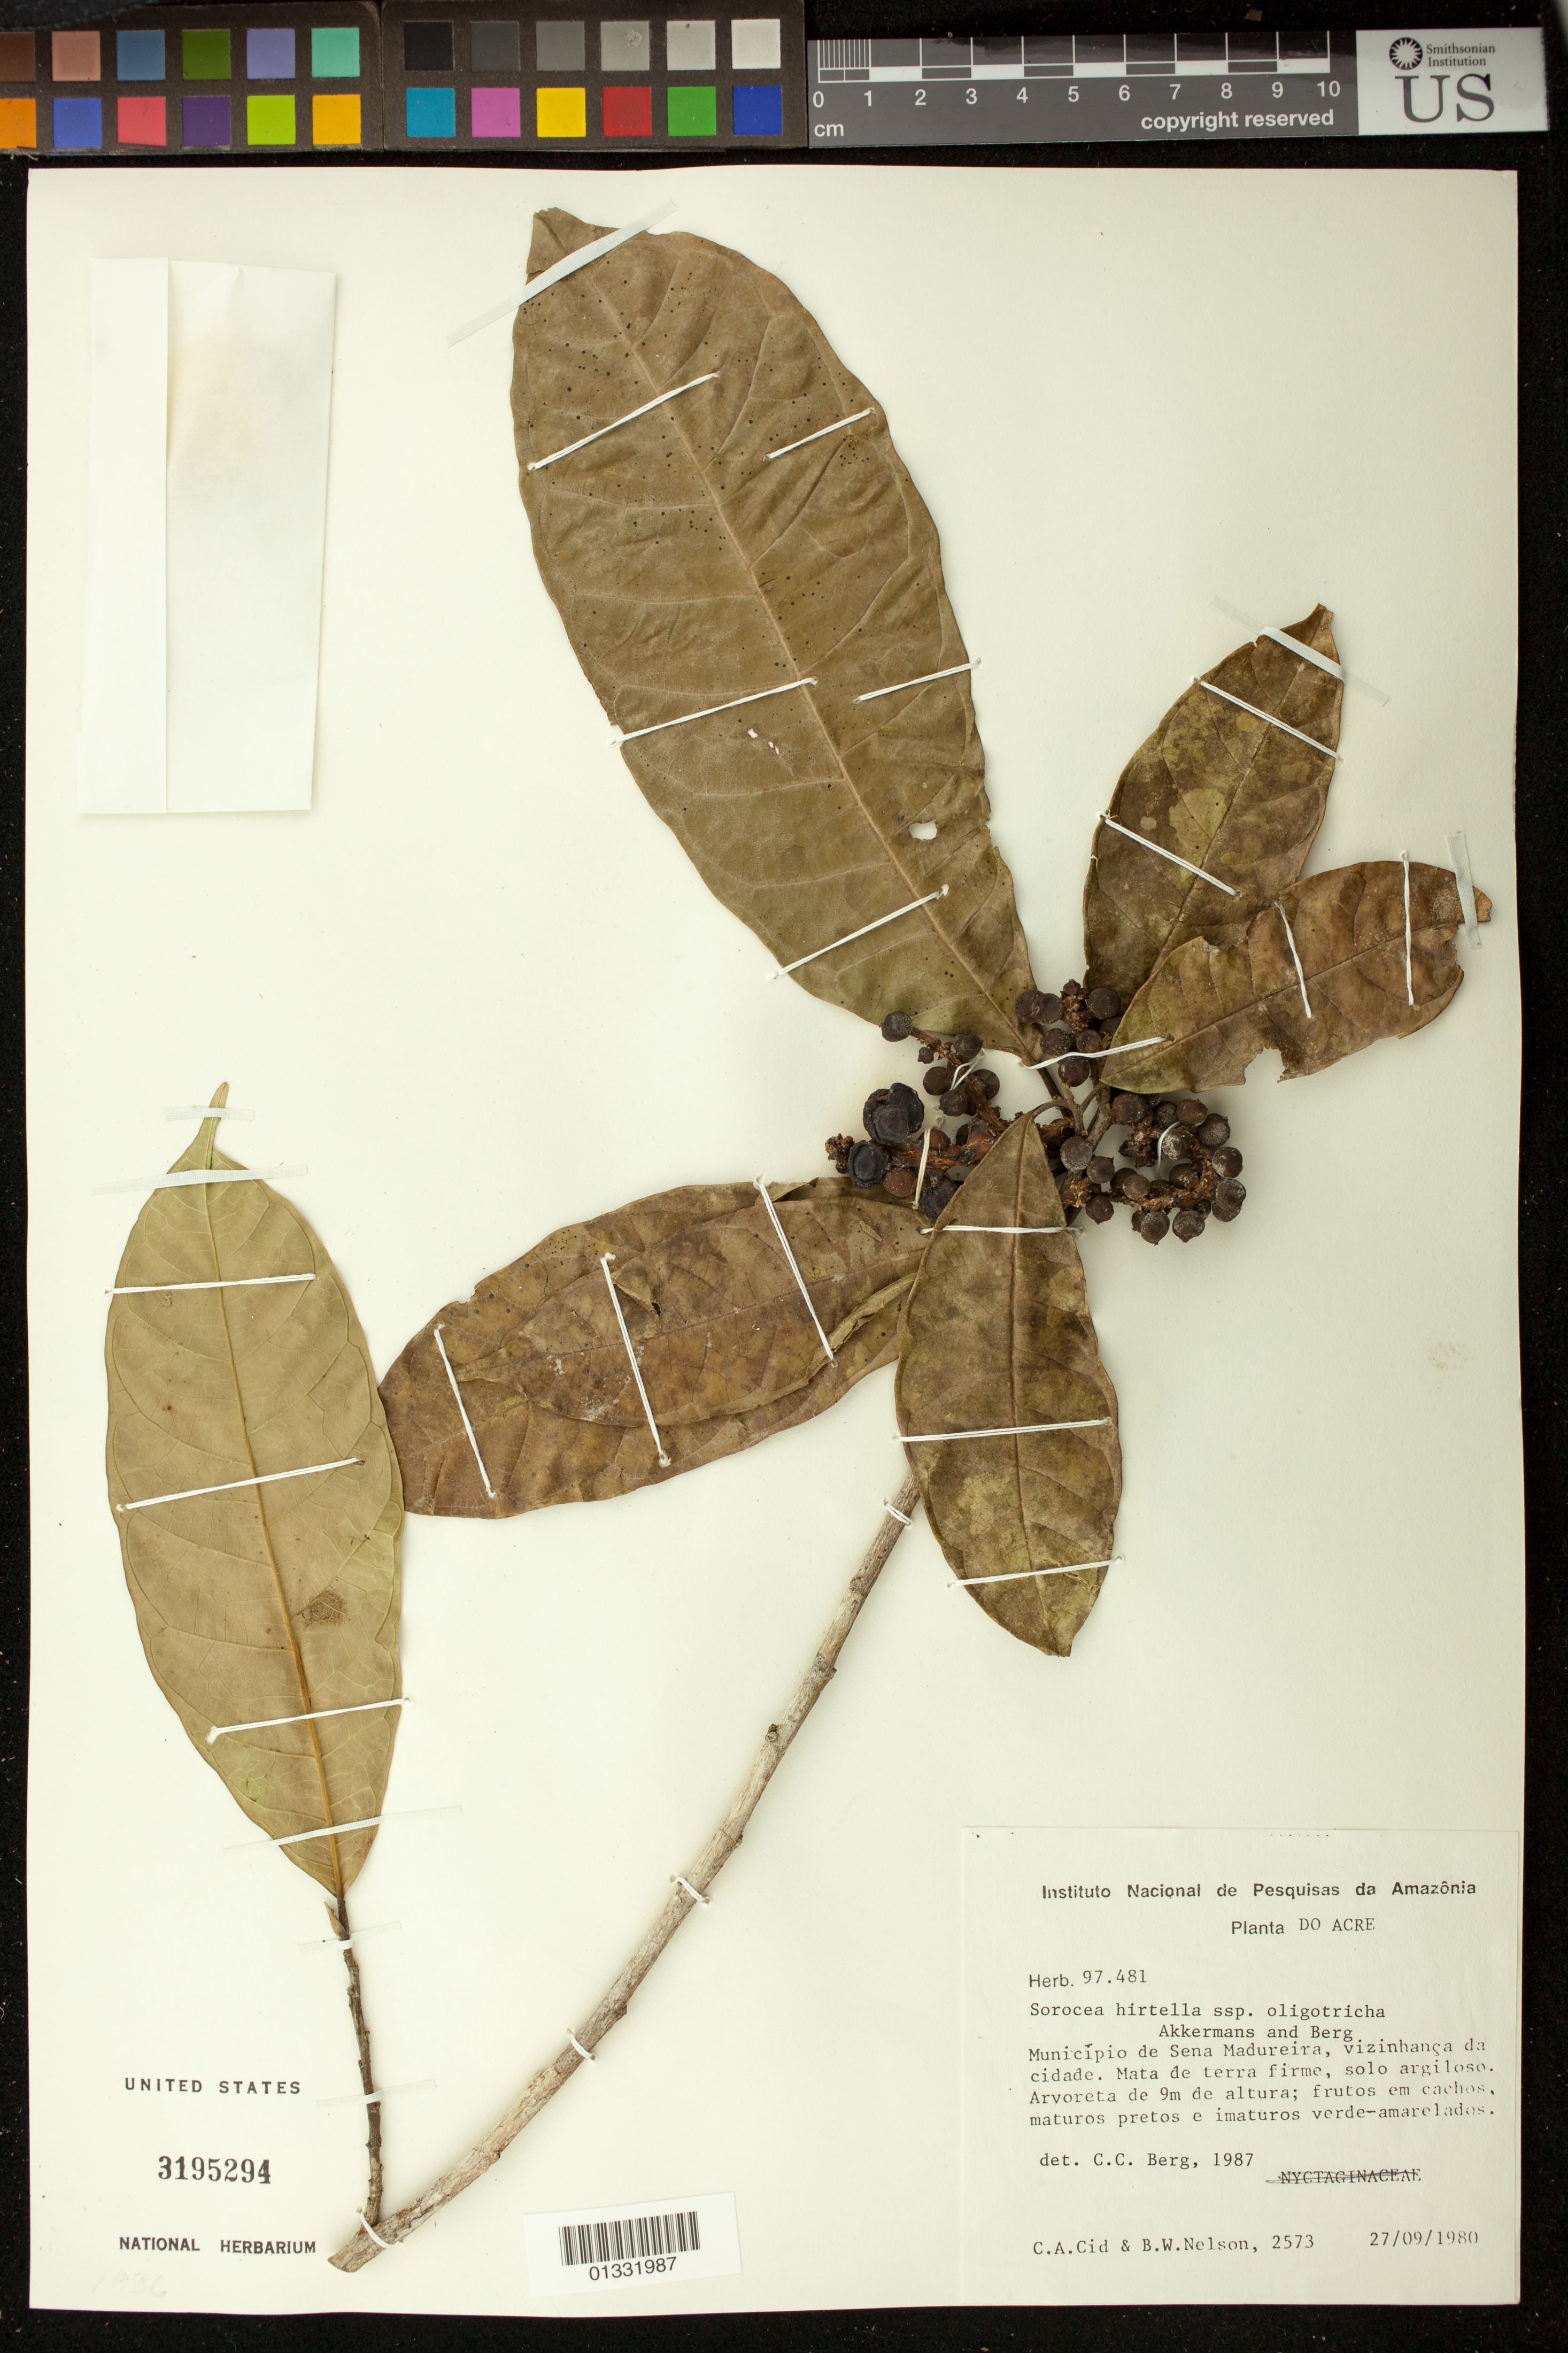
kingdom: Plantae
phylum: Tracheophyta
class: Magnoliopsida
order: Rosales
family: Moraceae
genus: Sorocea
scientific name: Sorocea hirtella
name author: Mildbr.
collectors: C. A. Cid Ferreira & B. W. Nelson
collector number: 2573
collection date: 1980-09-27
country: Brazil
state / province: Acre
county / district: Sena Madureira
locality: Vizinhança da cidade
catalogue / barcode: US 3195294